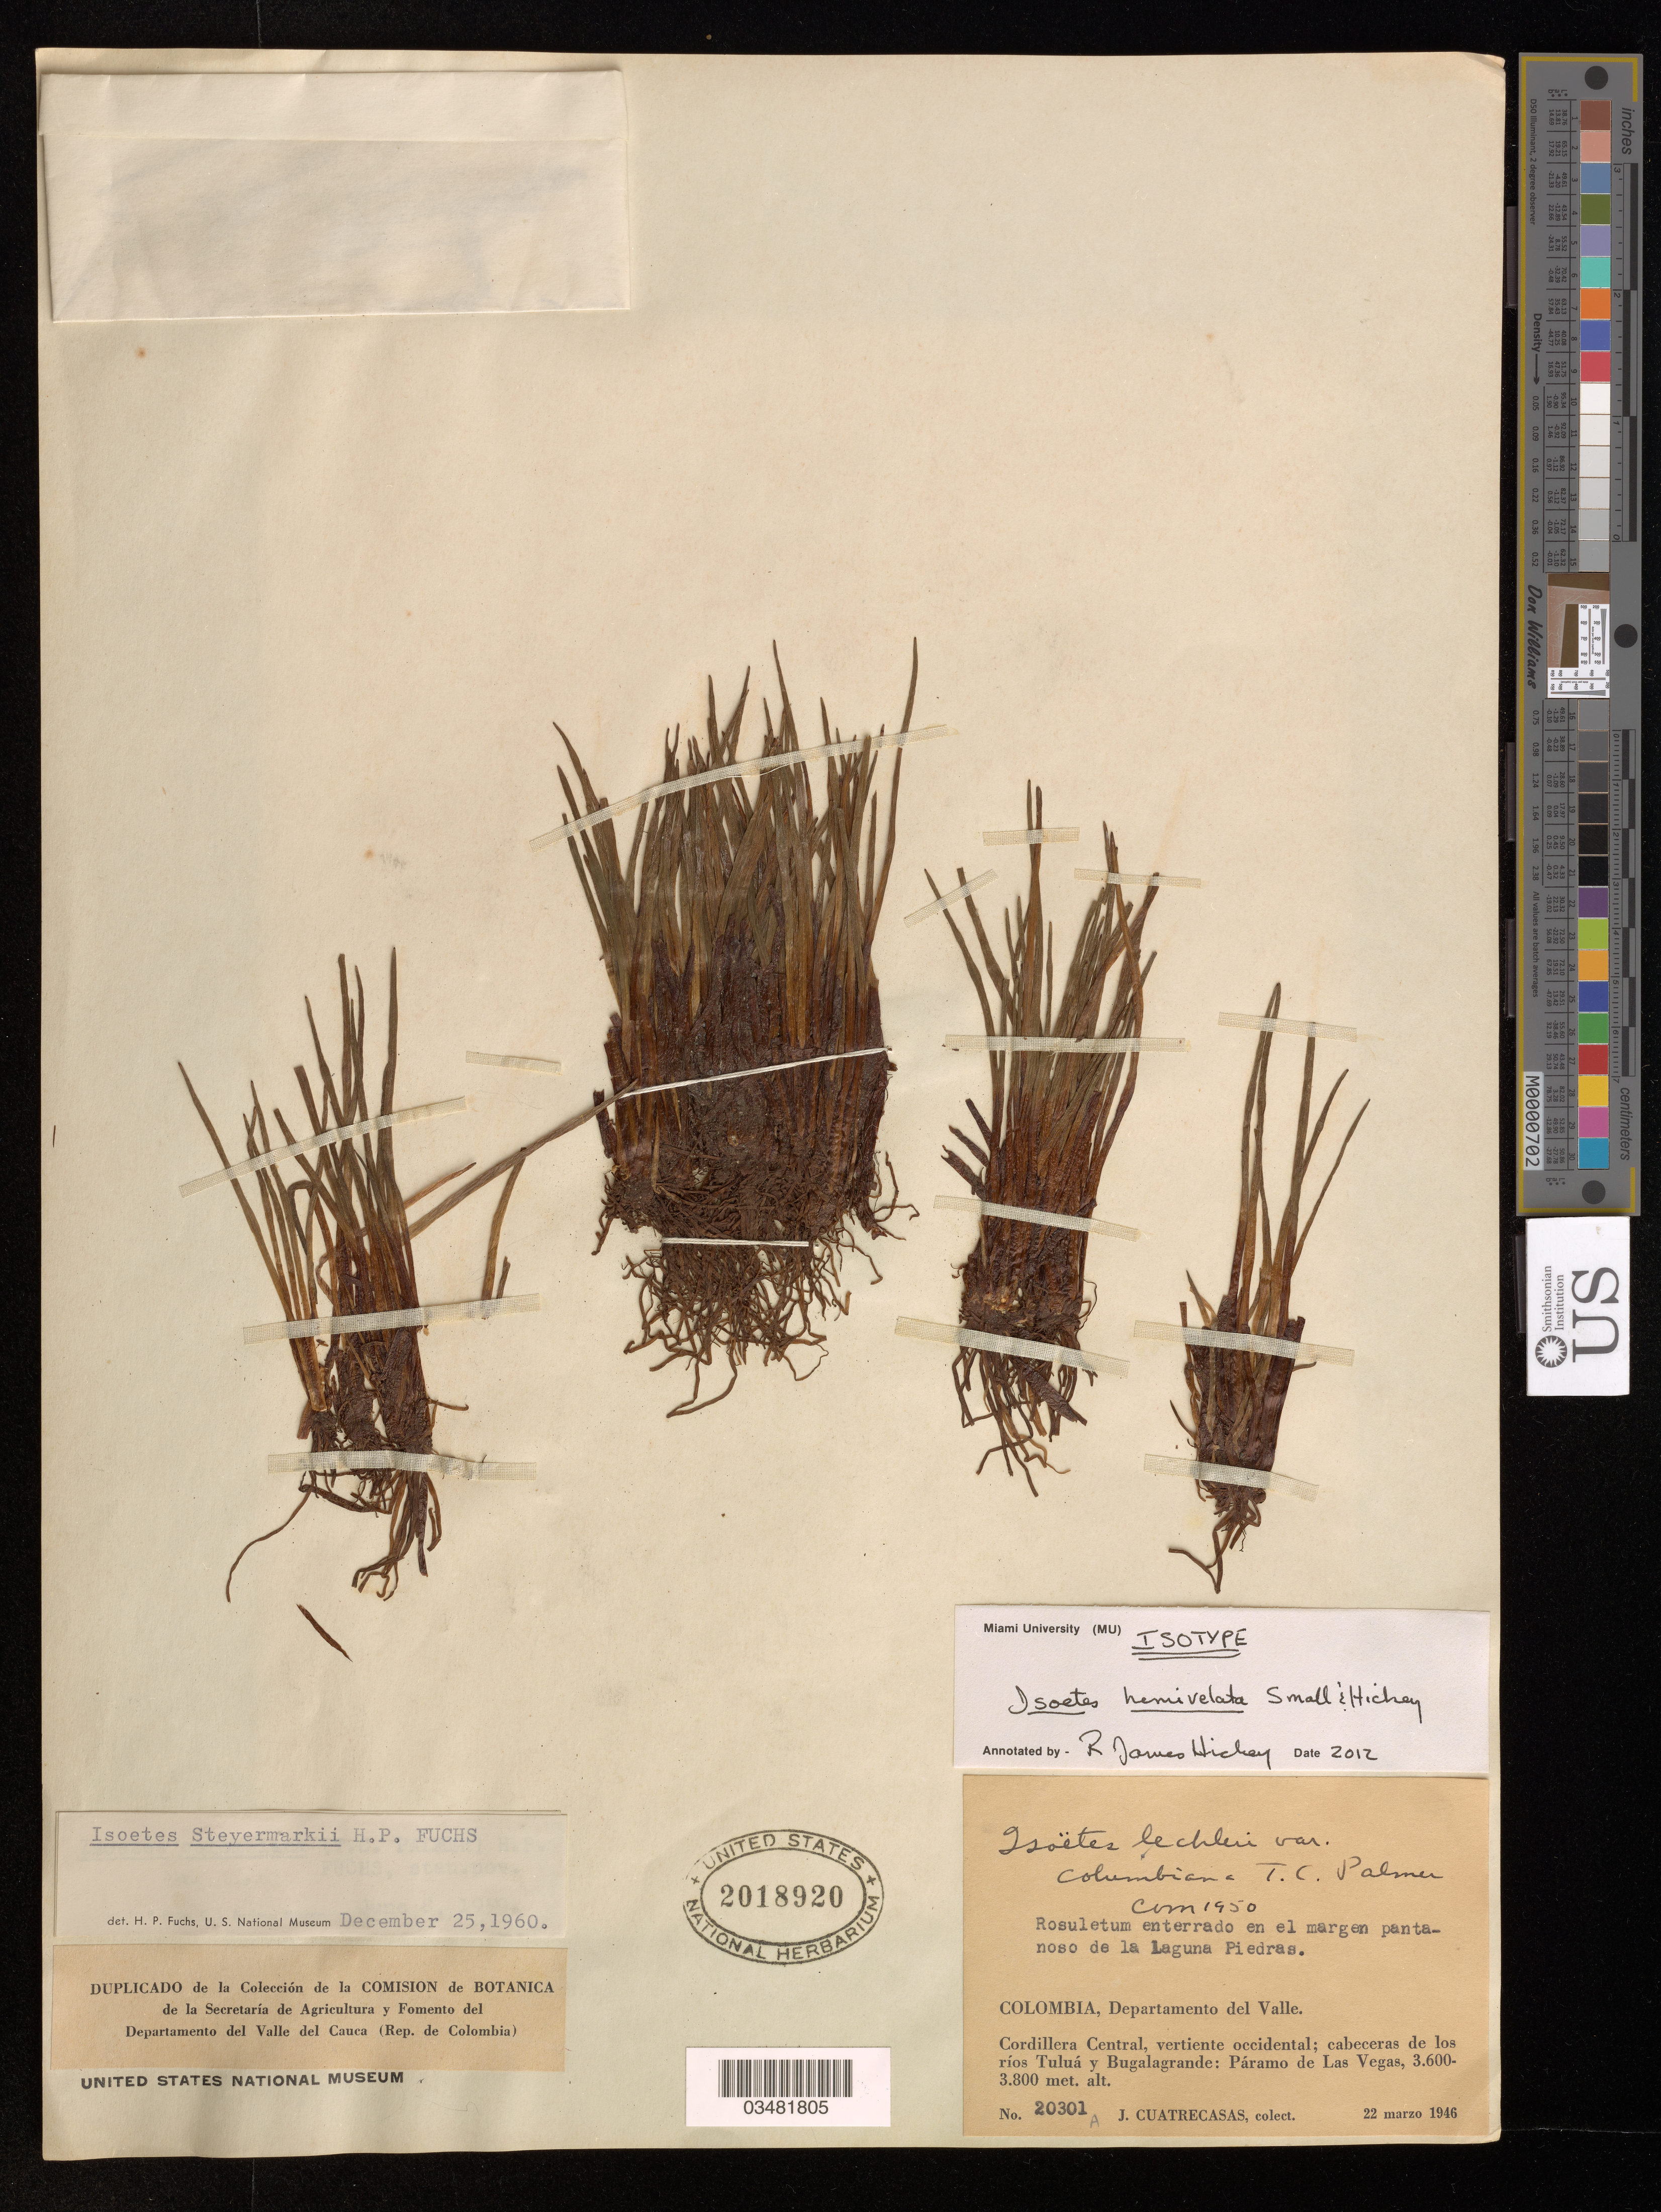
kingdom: Plantae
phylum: Tracheophyta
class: Lycopodiopsida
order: Isoetales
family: Isoetaceae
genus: Isoetes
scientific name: Isoetes hemivelata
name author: R.L. Small & Hickey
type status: Isotype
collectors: J. Cuatrecasas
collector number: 20301 A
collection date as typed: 22 Mar 1946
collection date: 1946-03-22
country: Colombia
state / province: Valle del Cauca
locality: Departamento del Valle. Cordillera Central, vertiente occidental; cabeceras de los ríos Tuluá y Bugalagrande: Páramo de Las Vegas.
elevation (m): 3600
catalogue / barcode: US 2018920